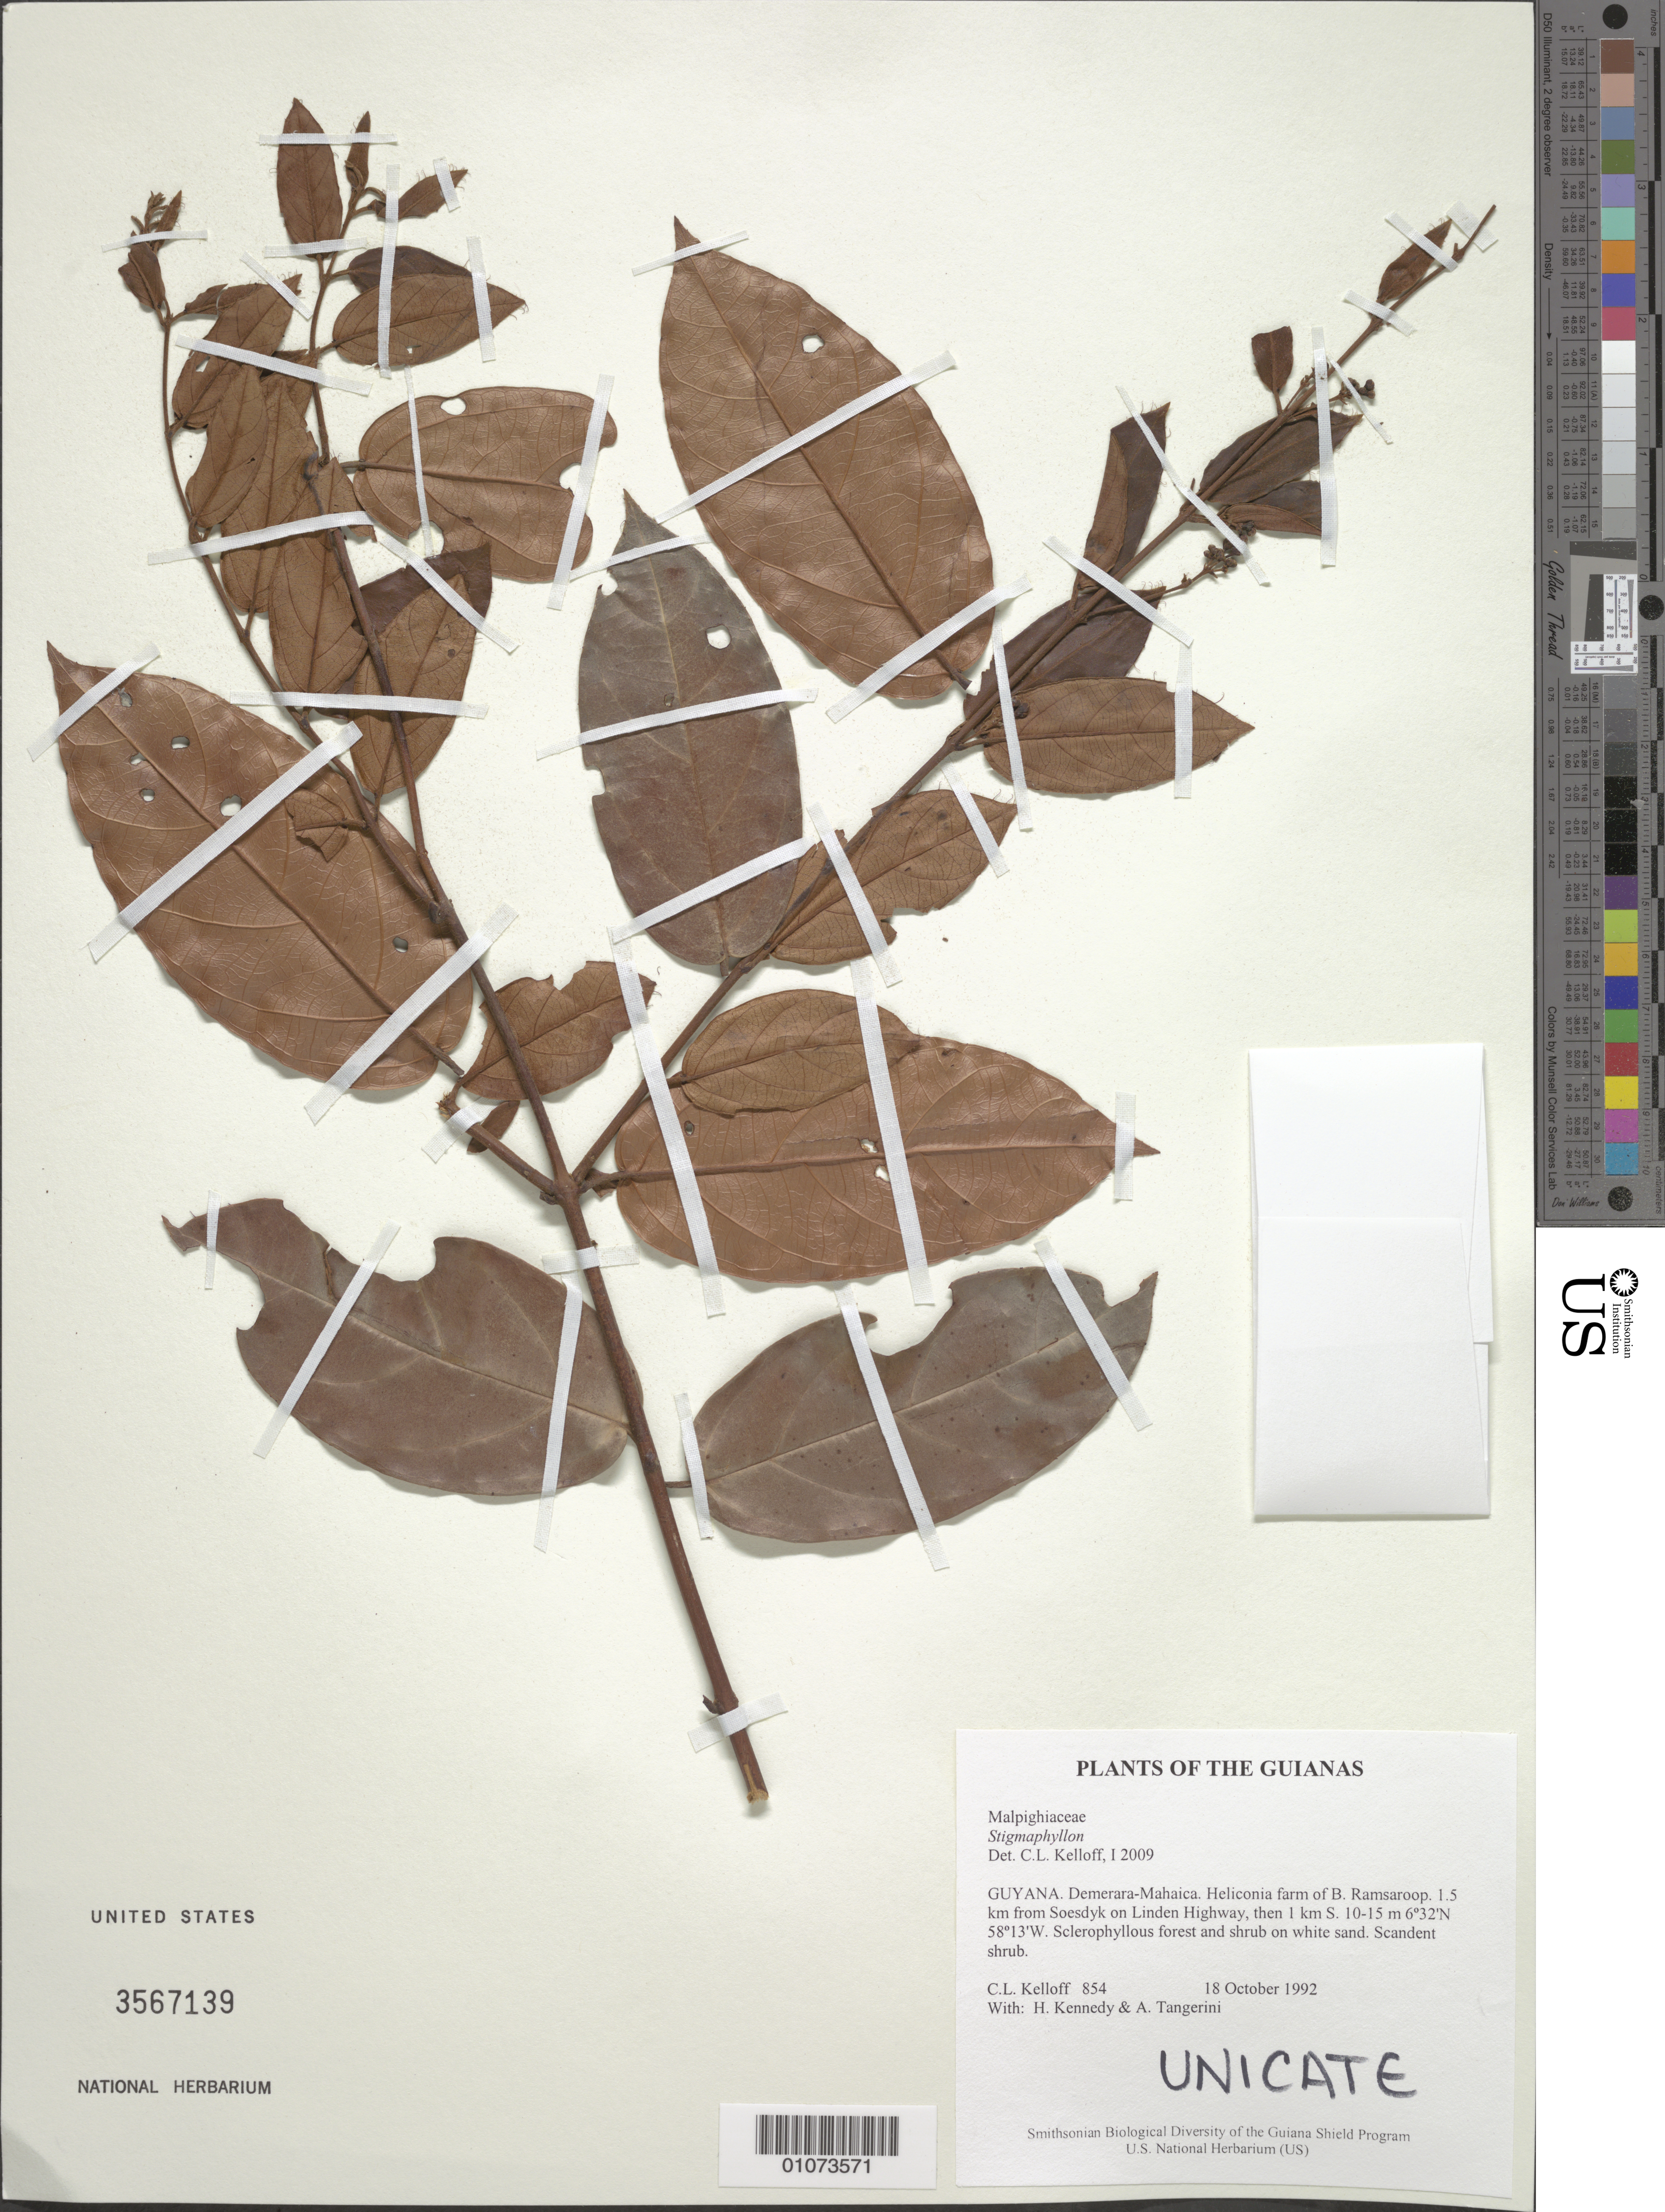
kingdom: Plantae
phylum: Tracheophyta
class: Magnoliopsida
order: Malpighiales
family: Malpighiaceae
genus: Stigmaphyllon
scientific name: Stigmaphyllon sp.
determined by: Kelloff, Carol L., (US), Smithsonian Institution - National Museum of Natural History (UNITED STATES)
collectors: C. L. Kelloff, H. Kennedy & A. Tangerini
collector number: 854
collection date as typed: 18 October 1992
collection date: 1992-10-18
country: Guyana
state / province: Demerara-Mahaica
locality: Heliconia farm of B. Ramsaroop. 1.5 km from Soesdyk on Linden Highway, then 1 km S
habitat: Sclerophyllous forest and shrub on white sand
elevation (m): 10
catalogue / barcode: US 3567139